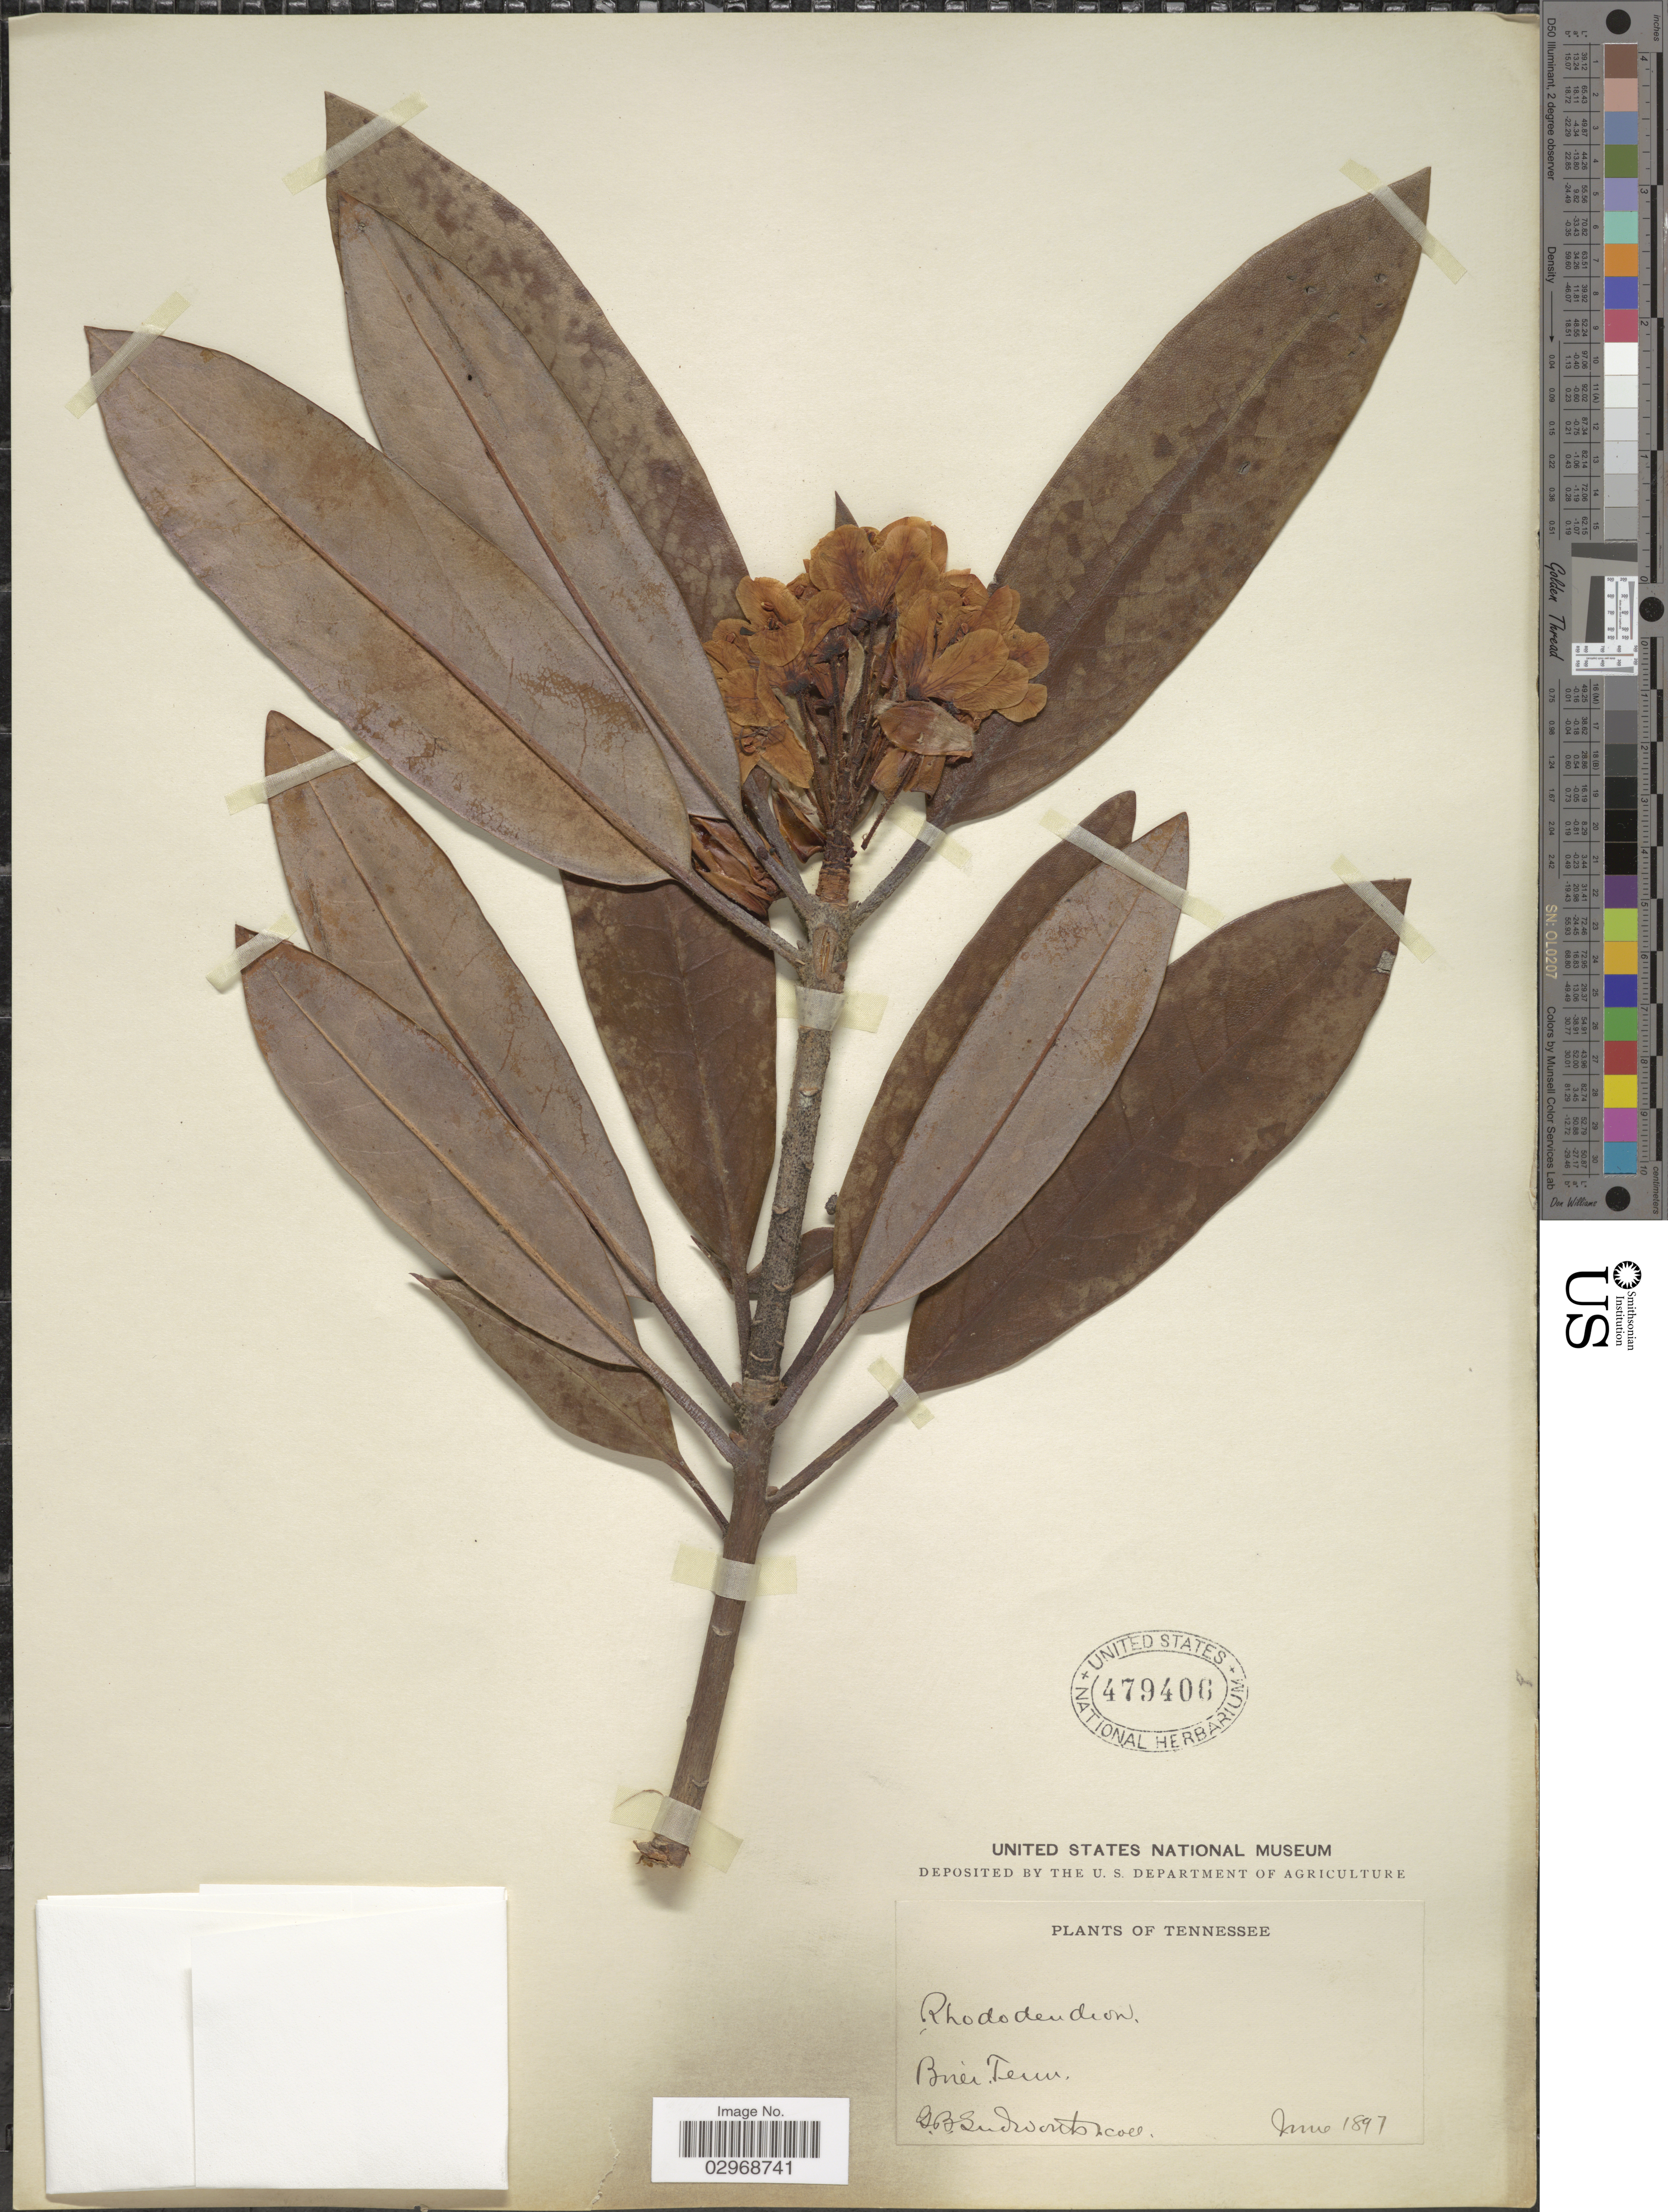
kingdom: Plantae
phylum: Tracheophyta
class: Magnoliopsida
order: Ericales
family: Ericaceae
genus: Rhododendron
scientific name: Rhododendron sp.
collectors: G. B. Sudworth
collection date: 1897-06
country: United States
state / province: Tennessee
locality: Brier, Tenn.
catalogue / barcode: US 479406